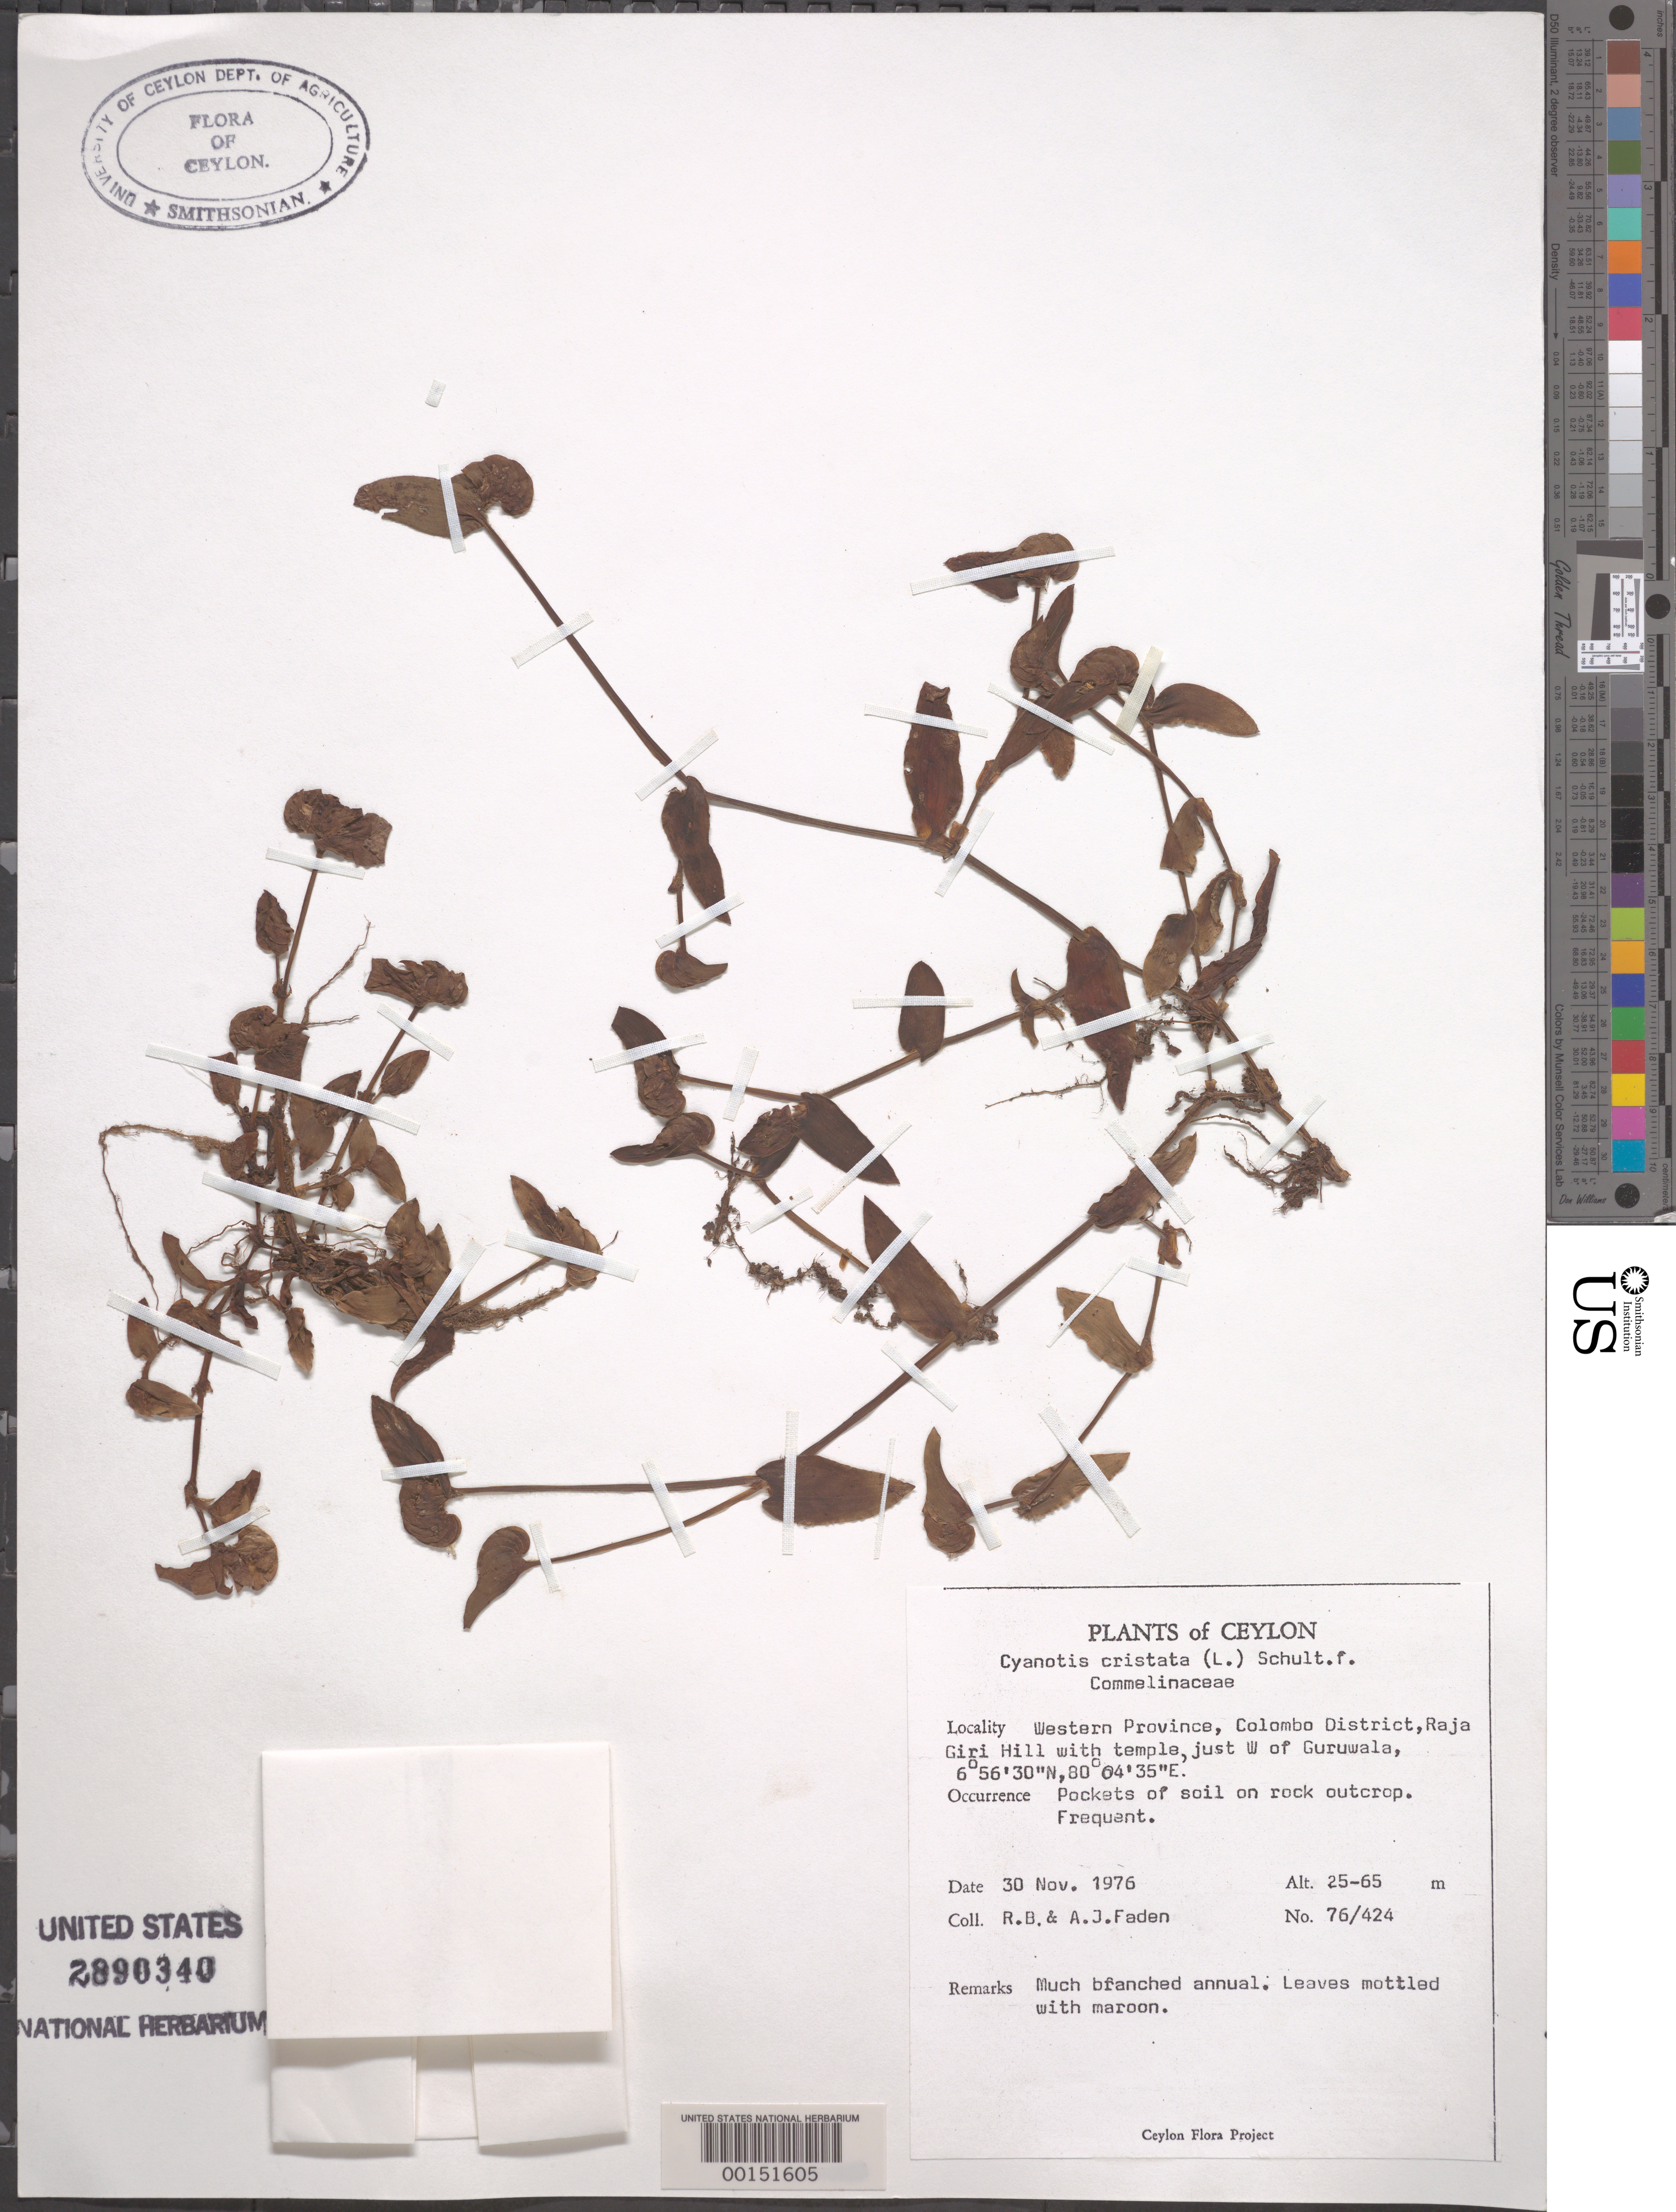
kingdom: Plantae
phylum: Tracheophyta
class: Liliopsida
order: Commelinales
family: Commelinaceae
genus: Cyanotis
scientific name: Cyanotis cristata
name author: (L.) D. Don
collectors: R. B. Faden & A. J. Faden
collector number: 76?434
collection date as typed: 30 Nov 1976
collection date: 1976-11-30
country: Sri Lanka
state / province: Western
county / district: Colombo Dist.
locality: Raja giri hill; w of guruwala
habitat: Soil pockets on rock outcrop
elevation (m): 25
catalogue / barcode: US 2890340